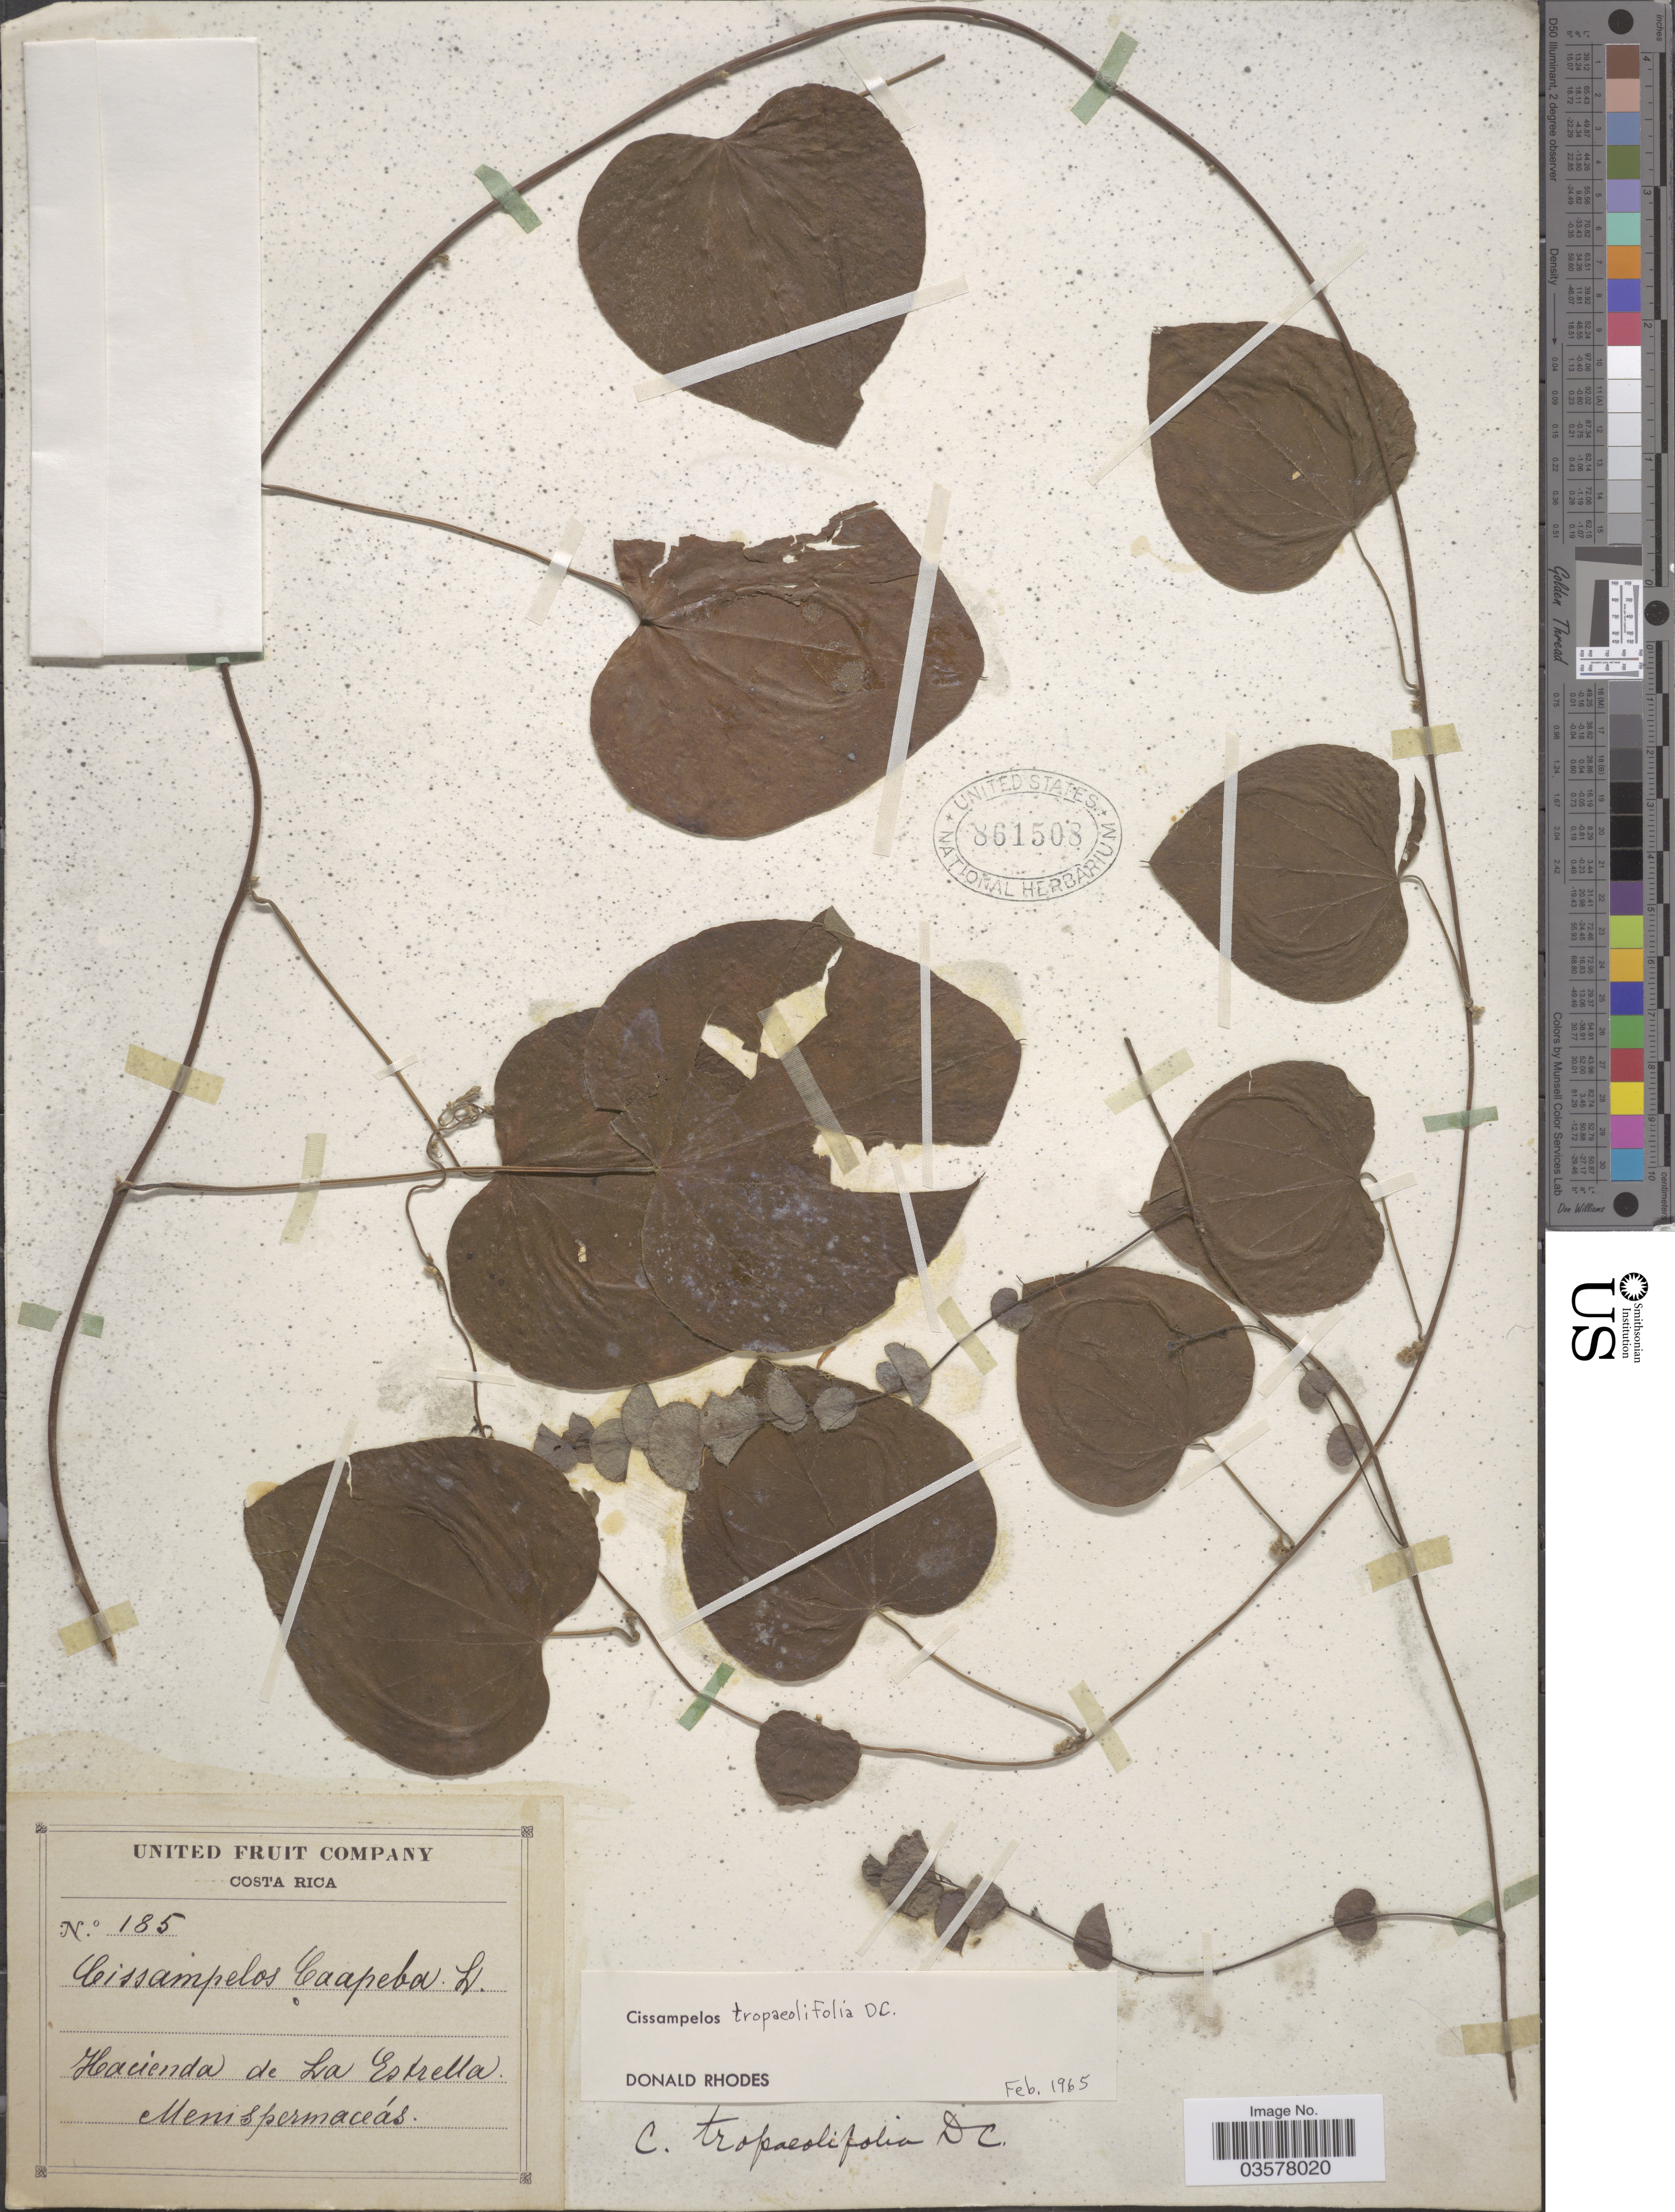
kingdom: Plantae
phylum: Tracheophyta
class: Magnoliopsida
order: Ranunculales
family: Menispermaceae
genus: Cissampelos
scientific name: Cissampelos tropaeolifolia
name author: DC.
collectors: United Fruit Company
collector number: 185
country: Costa Rica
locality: Hacienda de La Estrella.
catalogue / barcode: US 861508